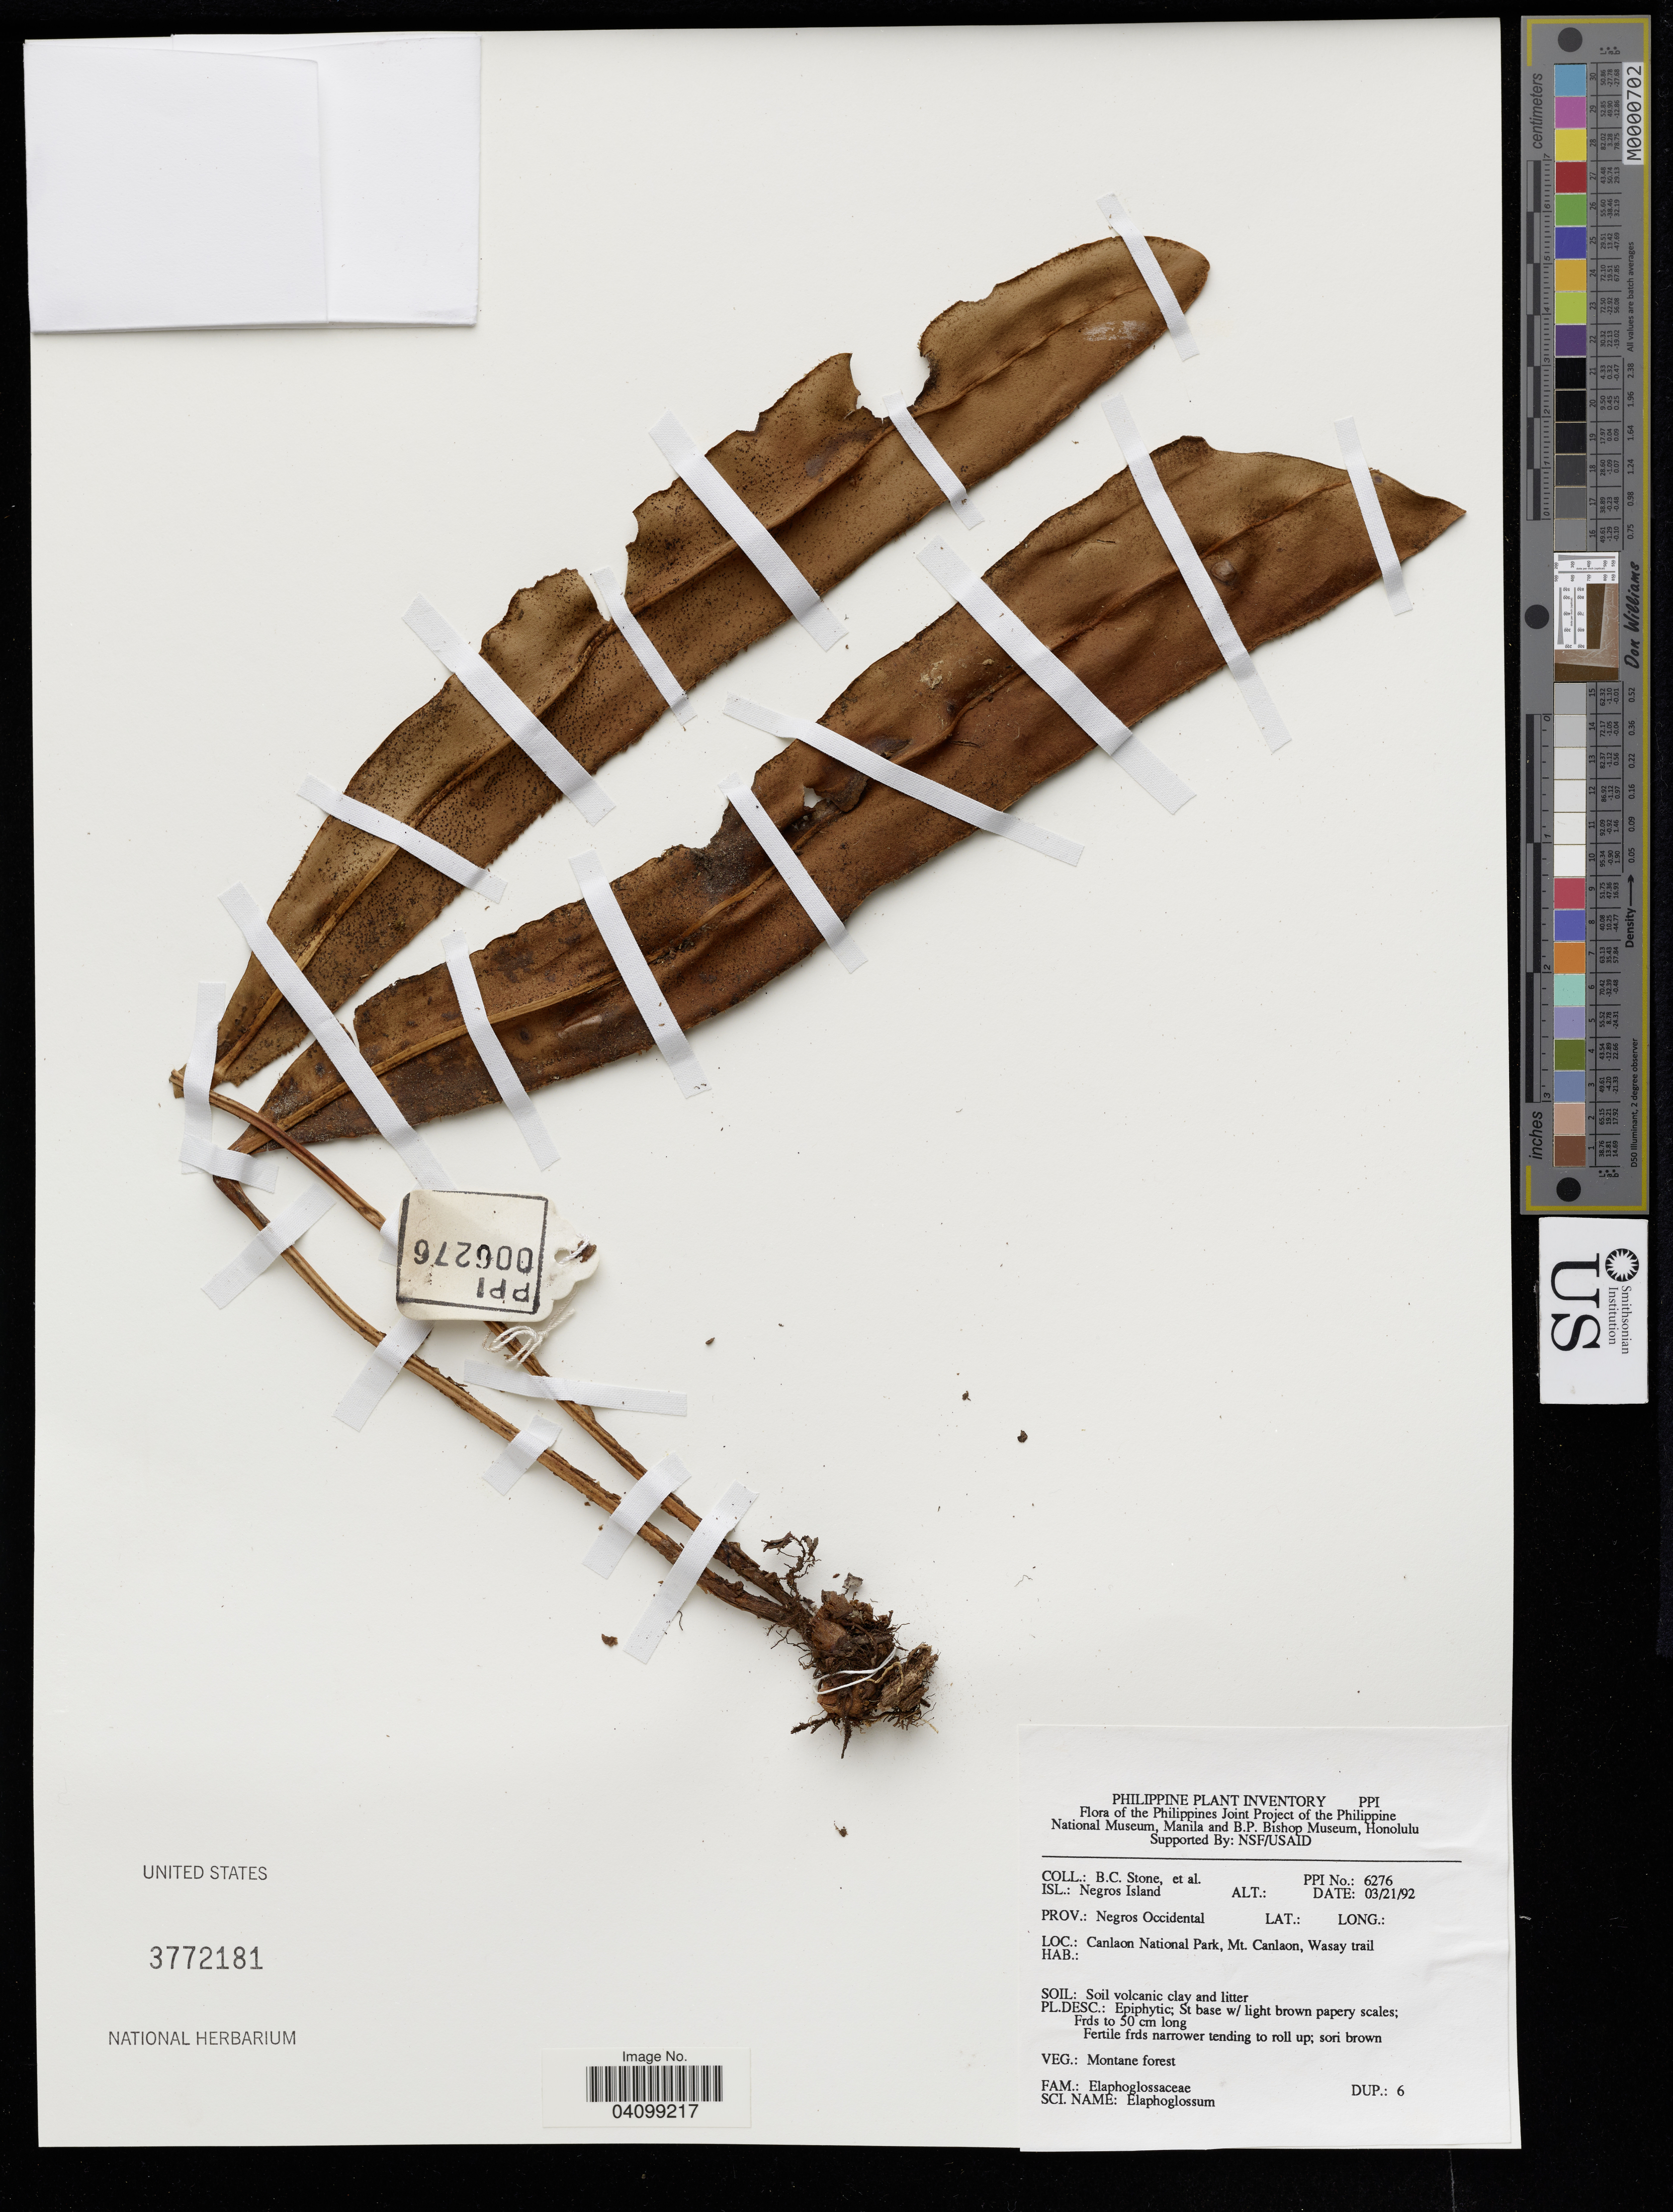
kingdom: Plantae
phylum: Tracheophyta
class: Polypodiopsida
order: Polypodiales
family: Dryopteridaceae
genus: Elaphoglossum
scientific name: Elaphoglossum sp.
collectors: B. Stone & et al.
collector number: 6276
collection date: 1992-03-21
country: Philippines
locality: Negros Island. Negros Occidental. Canlaon National Park, Mt. Canlaon, Wasay trail.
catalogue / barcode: US 3772181